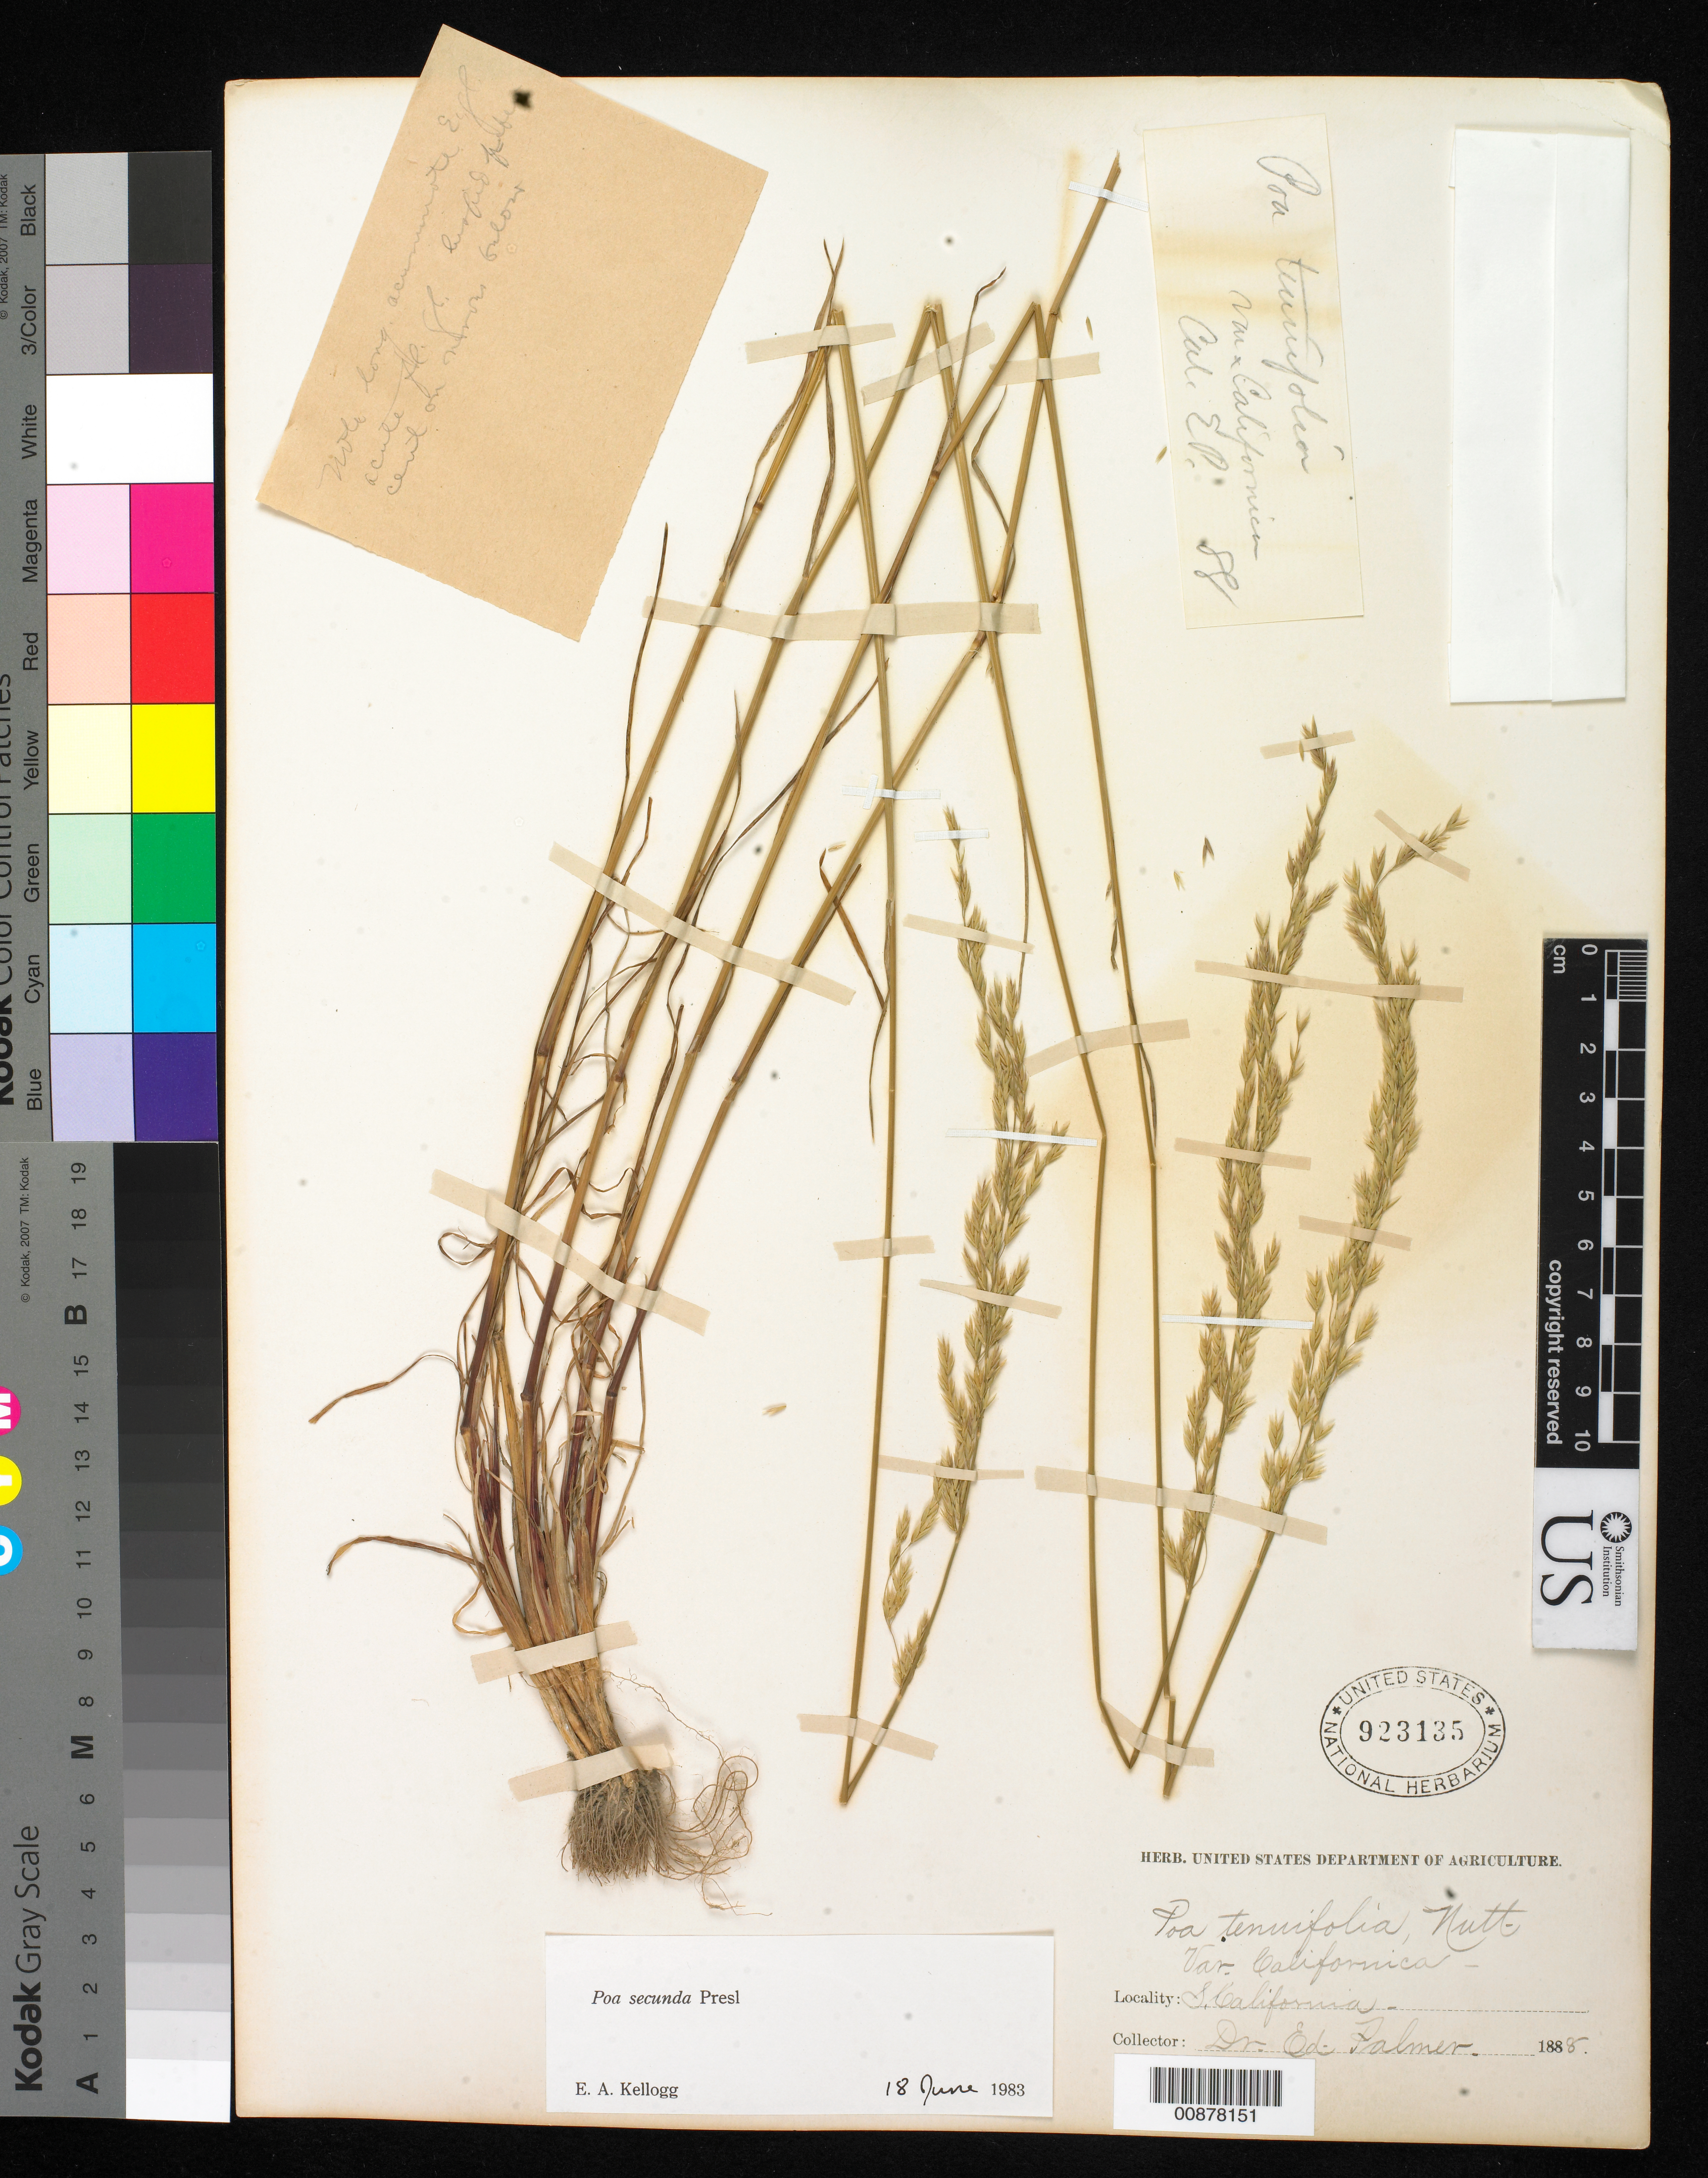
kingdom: Plantae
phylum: Tracheophyta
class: Liliopsida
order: Poales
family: Poaceae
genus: Poa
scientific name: Poa secunda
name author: J. Presl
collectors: E. Palmer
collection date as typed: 1888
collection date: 1888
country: United States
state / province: California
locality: S. California.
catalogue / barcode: US 923135